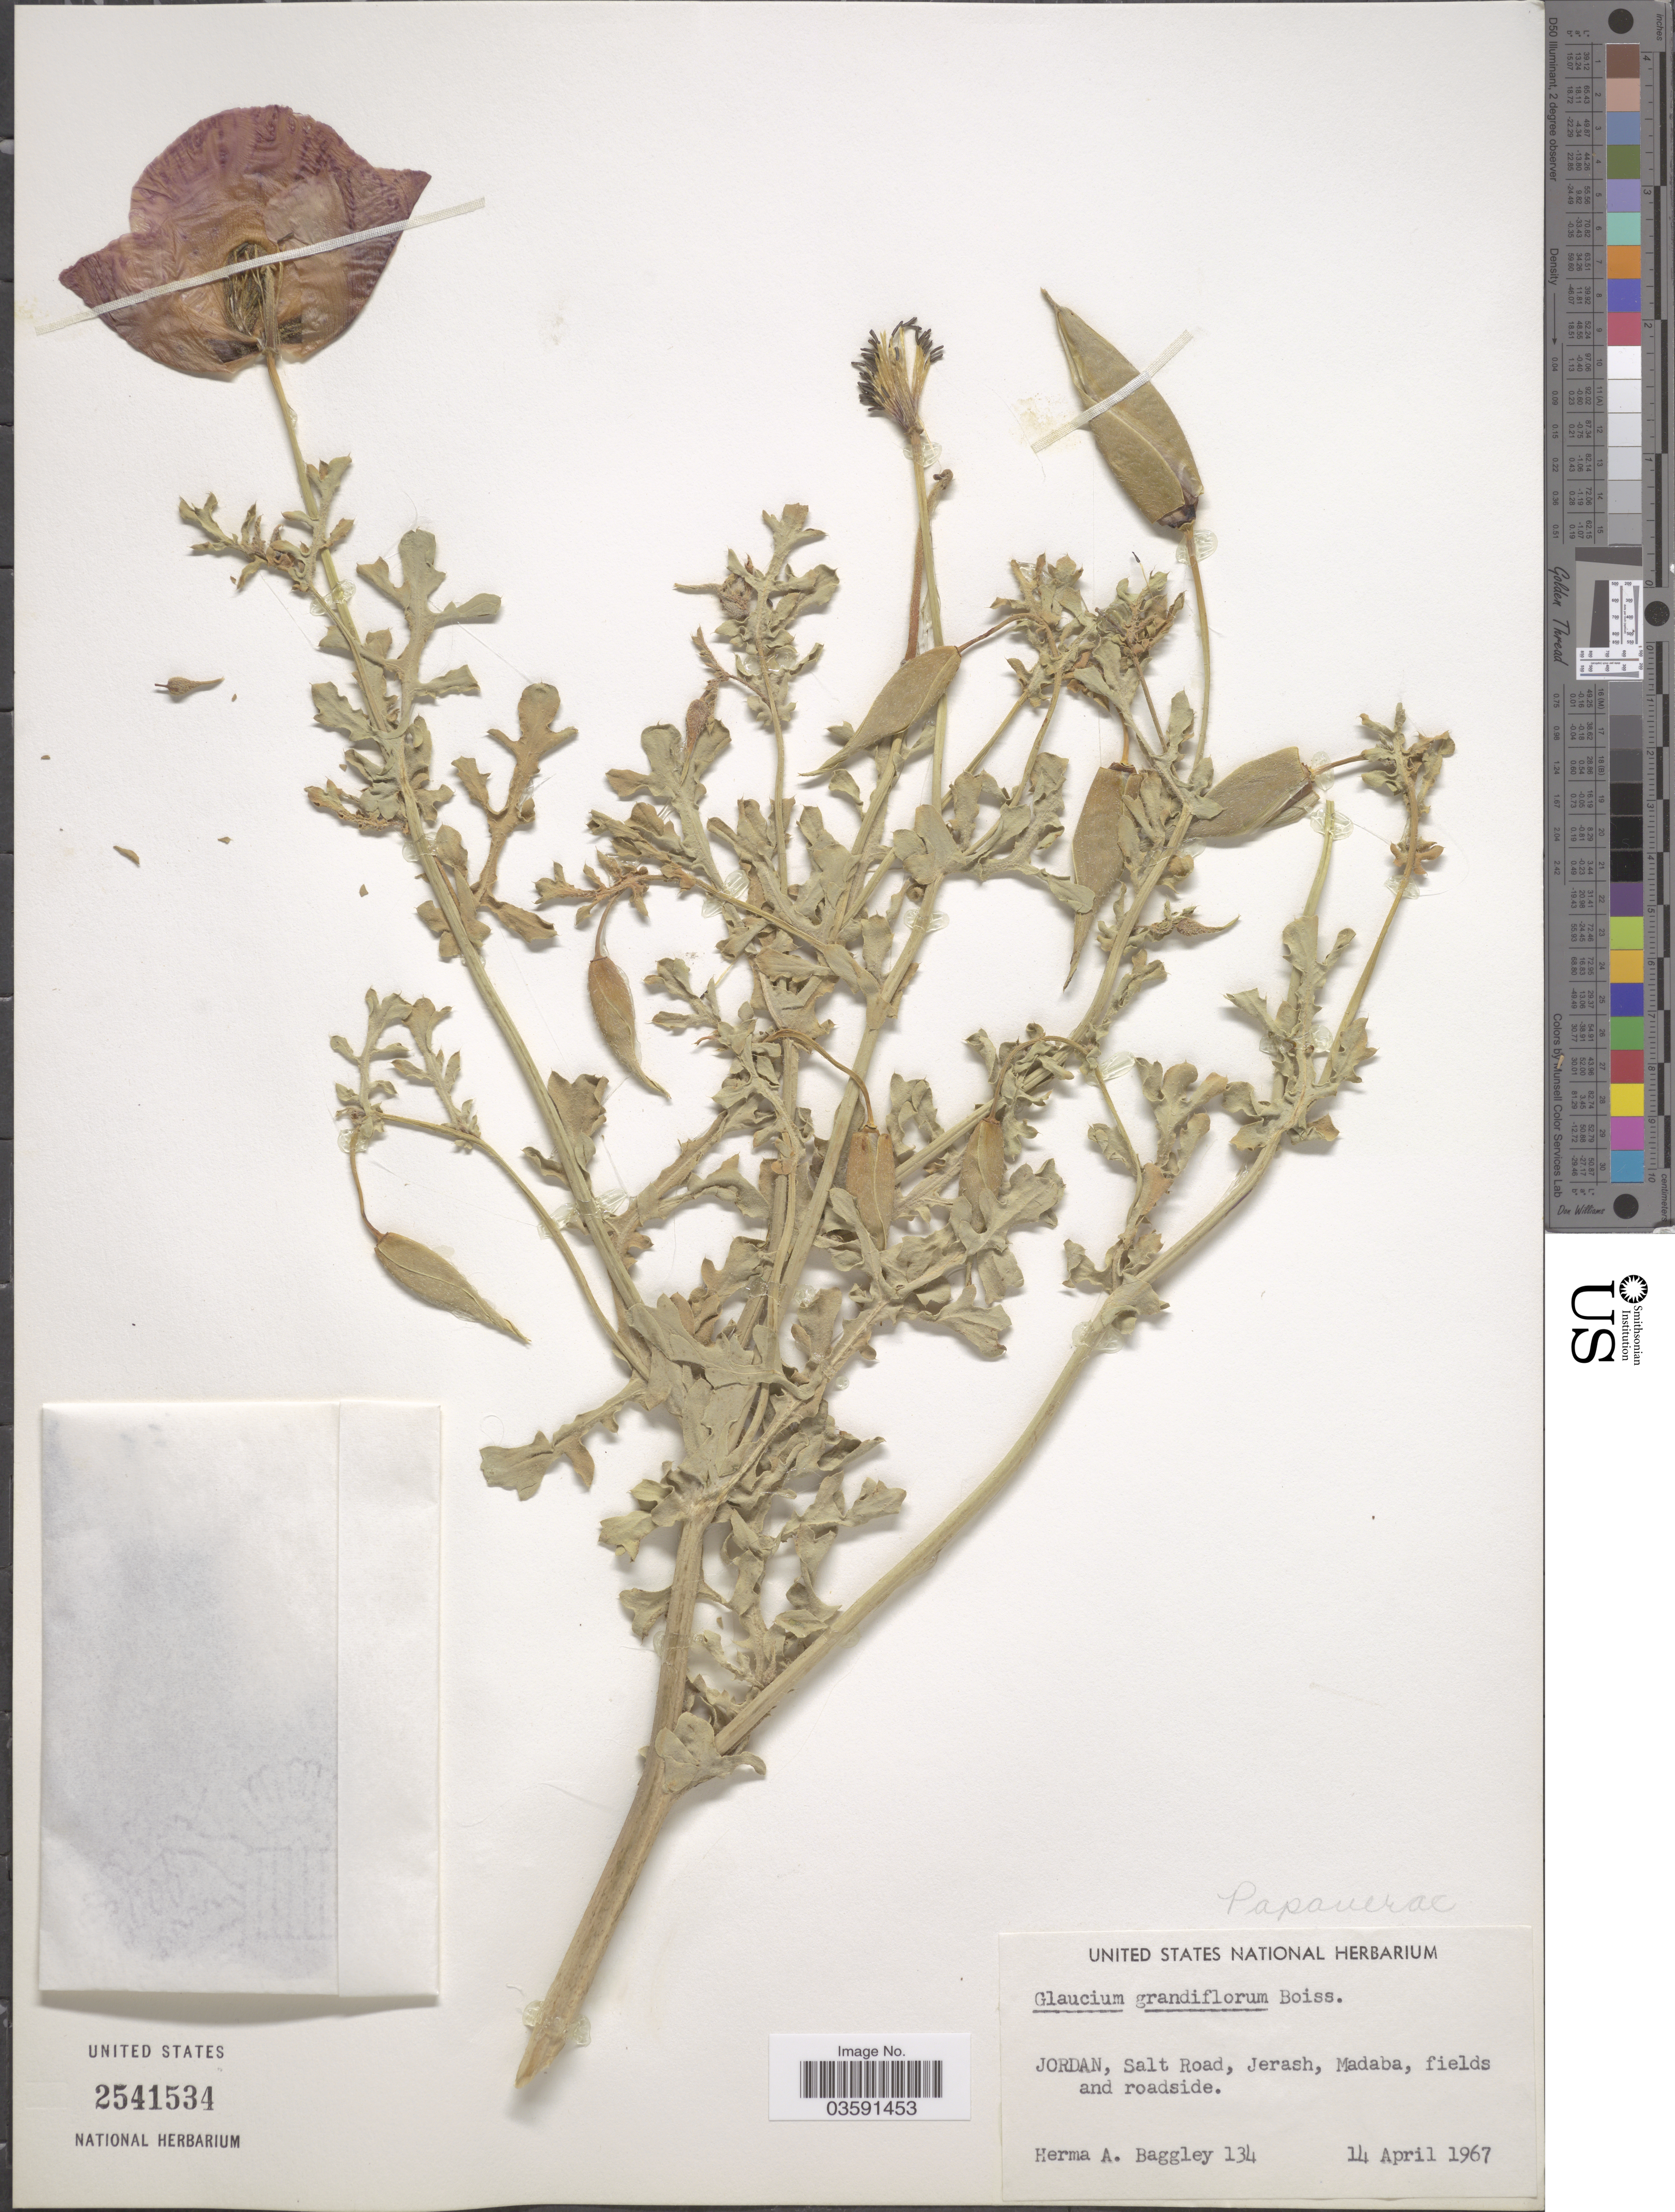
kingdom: Plantae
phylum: Tracheophyta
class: Magnoliopsida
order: Ranunculales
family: Papaveraceae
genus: Glaucium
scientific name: Glaucium grandiflorum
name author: Boiss. & A. Huet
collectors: H. Baggley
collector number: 134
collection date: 1967-04-14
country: Jordan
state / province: Madaba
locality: Salt Road, Jerash, Madaba, fields and roadside.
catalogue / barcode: US 2541534